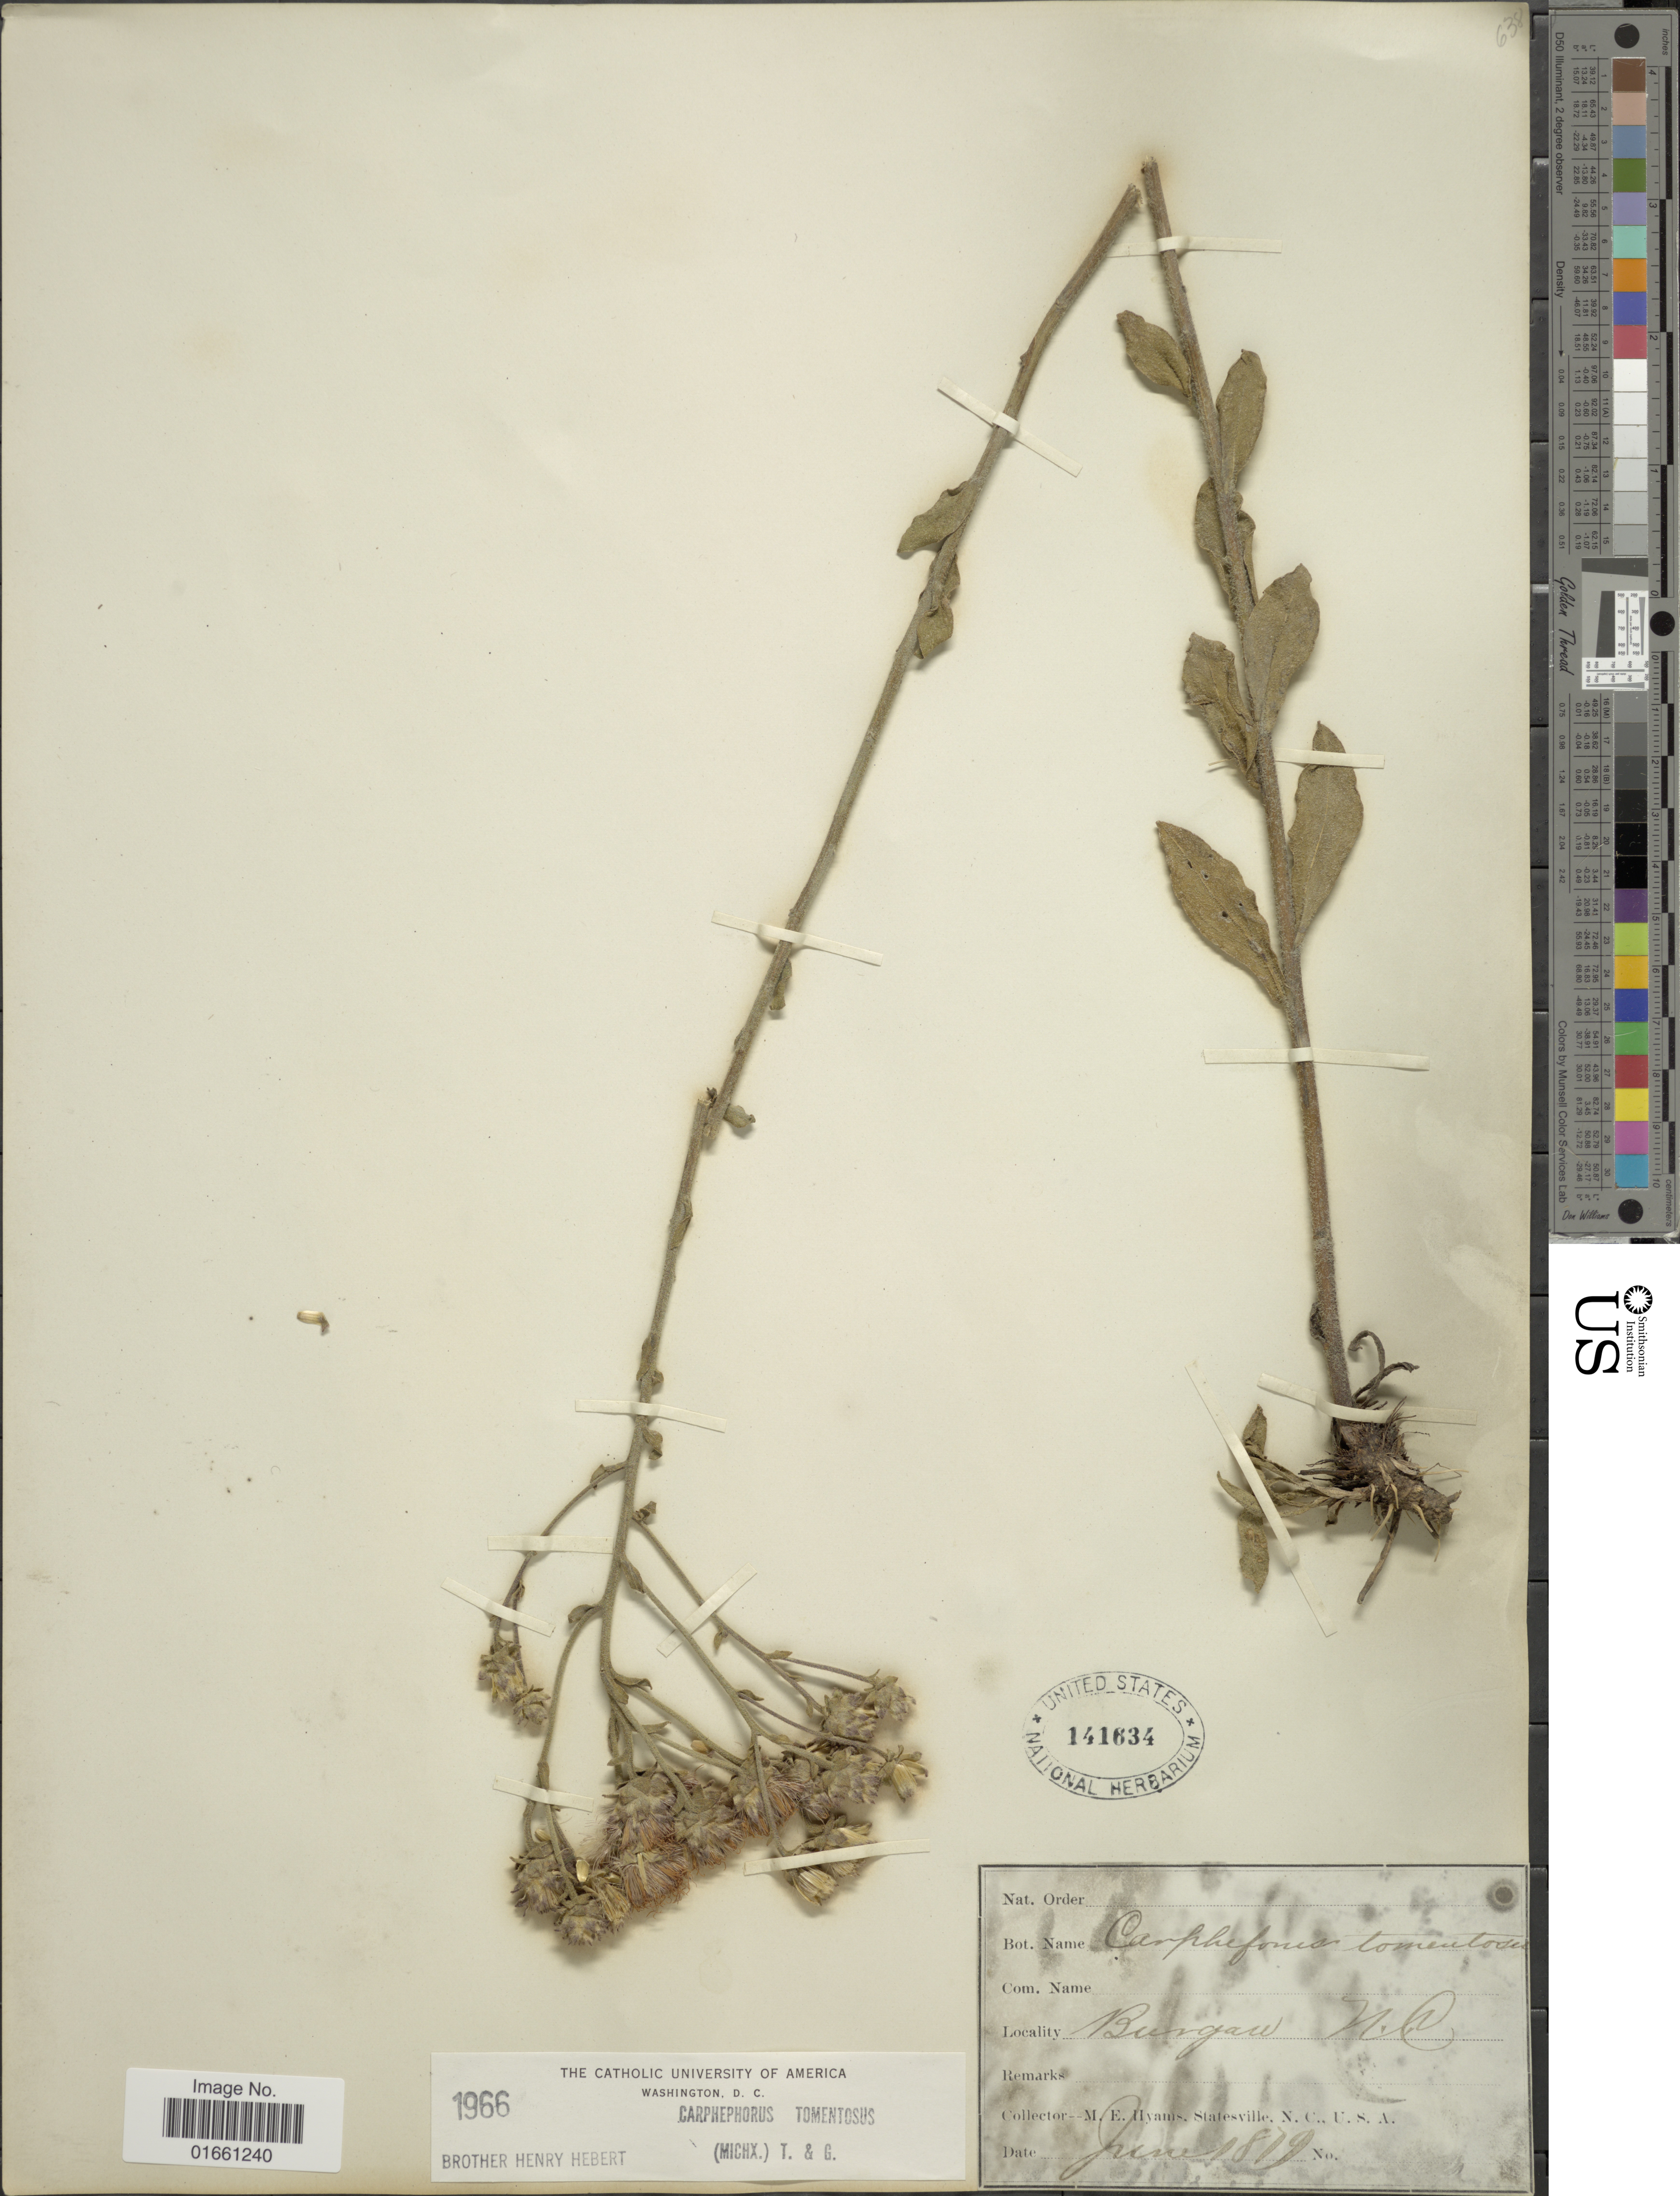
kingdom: Plantae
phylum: Tracheophyta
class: Magnoliopsida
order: Asterales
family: Asteraceae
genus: Carphephorus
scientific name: Carphephorus tomentosus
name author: (Michaux) Torr. & A. Gray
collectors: M. E. Hyams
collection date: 1819-06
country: United States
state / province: North Carolina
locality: Burgain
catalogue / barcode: US 141634